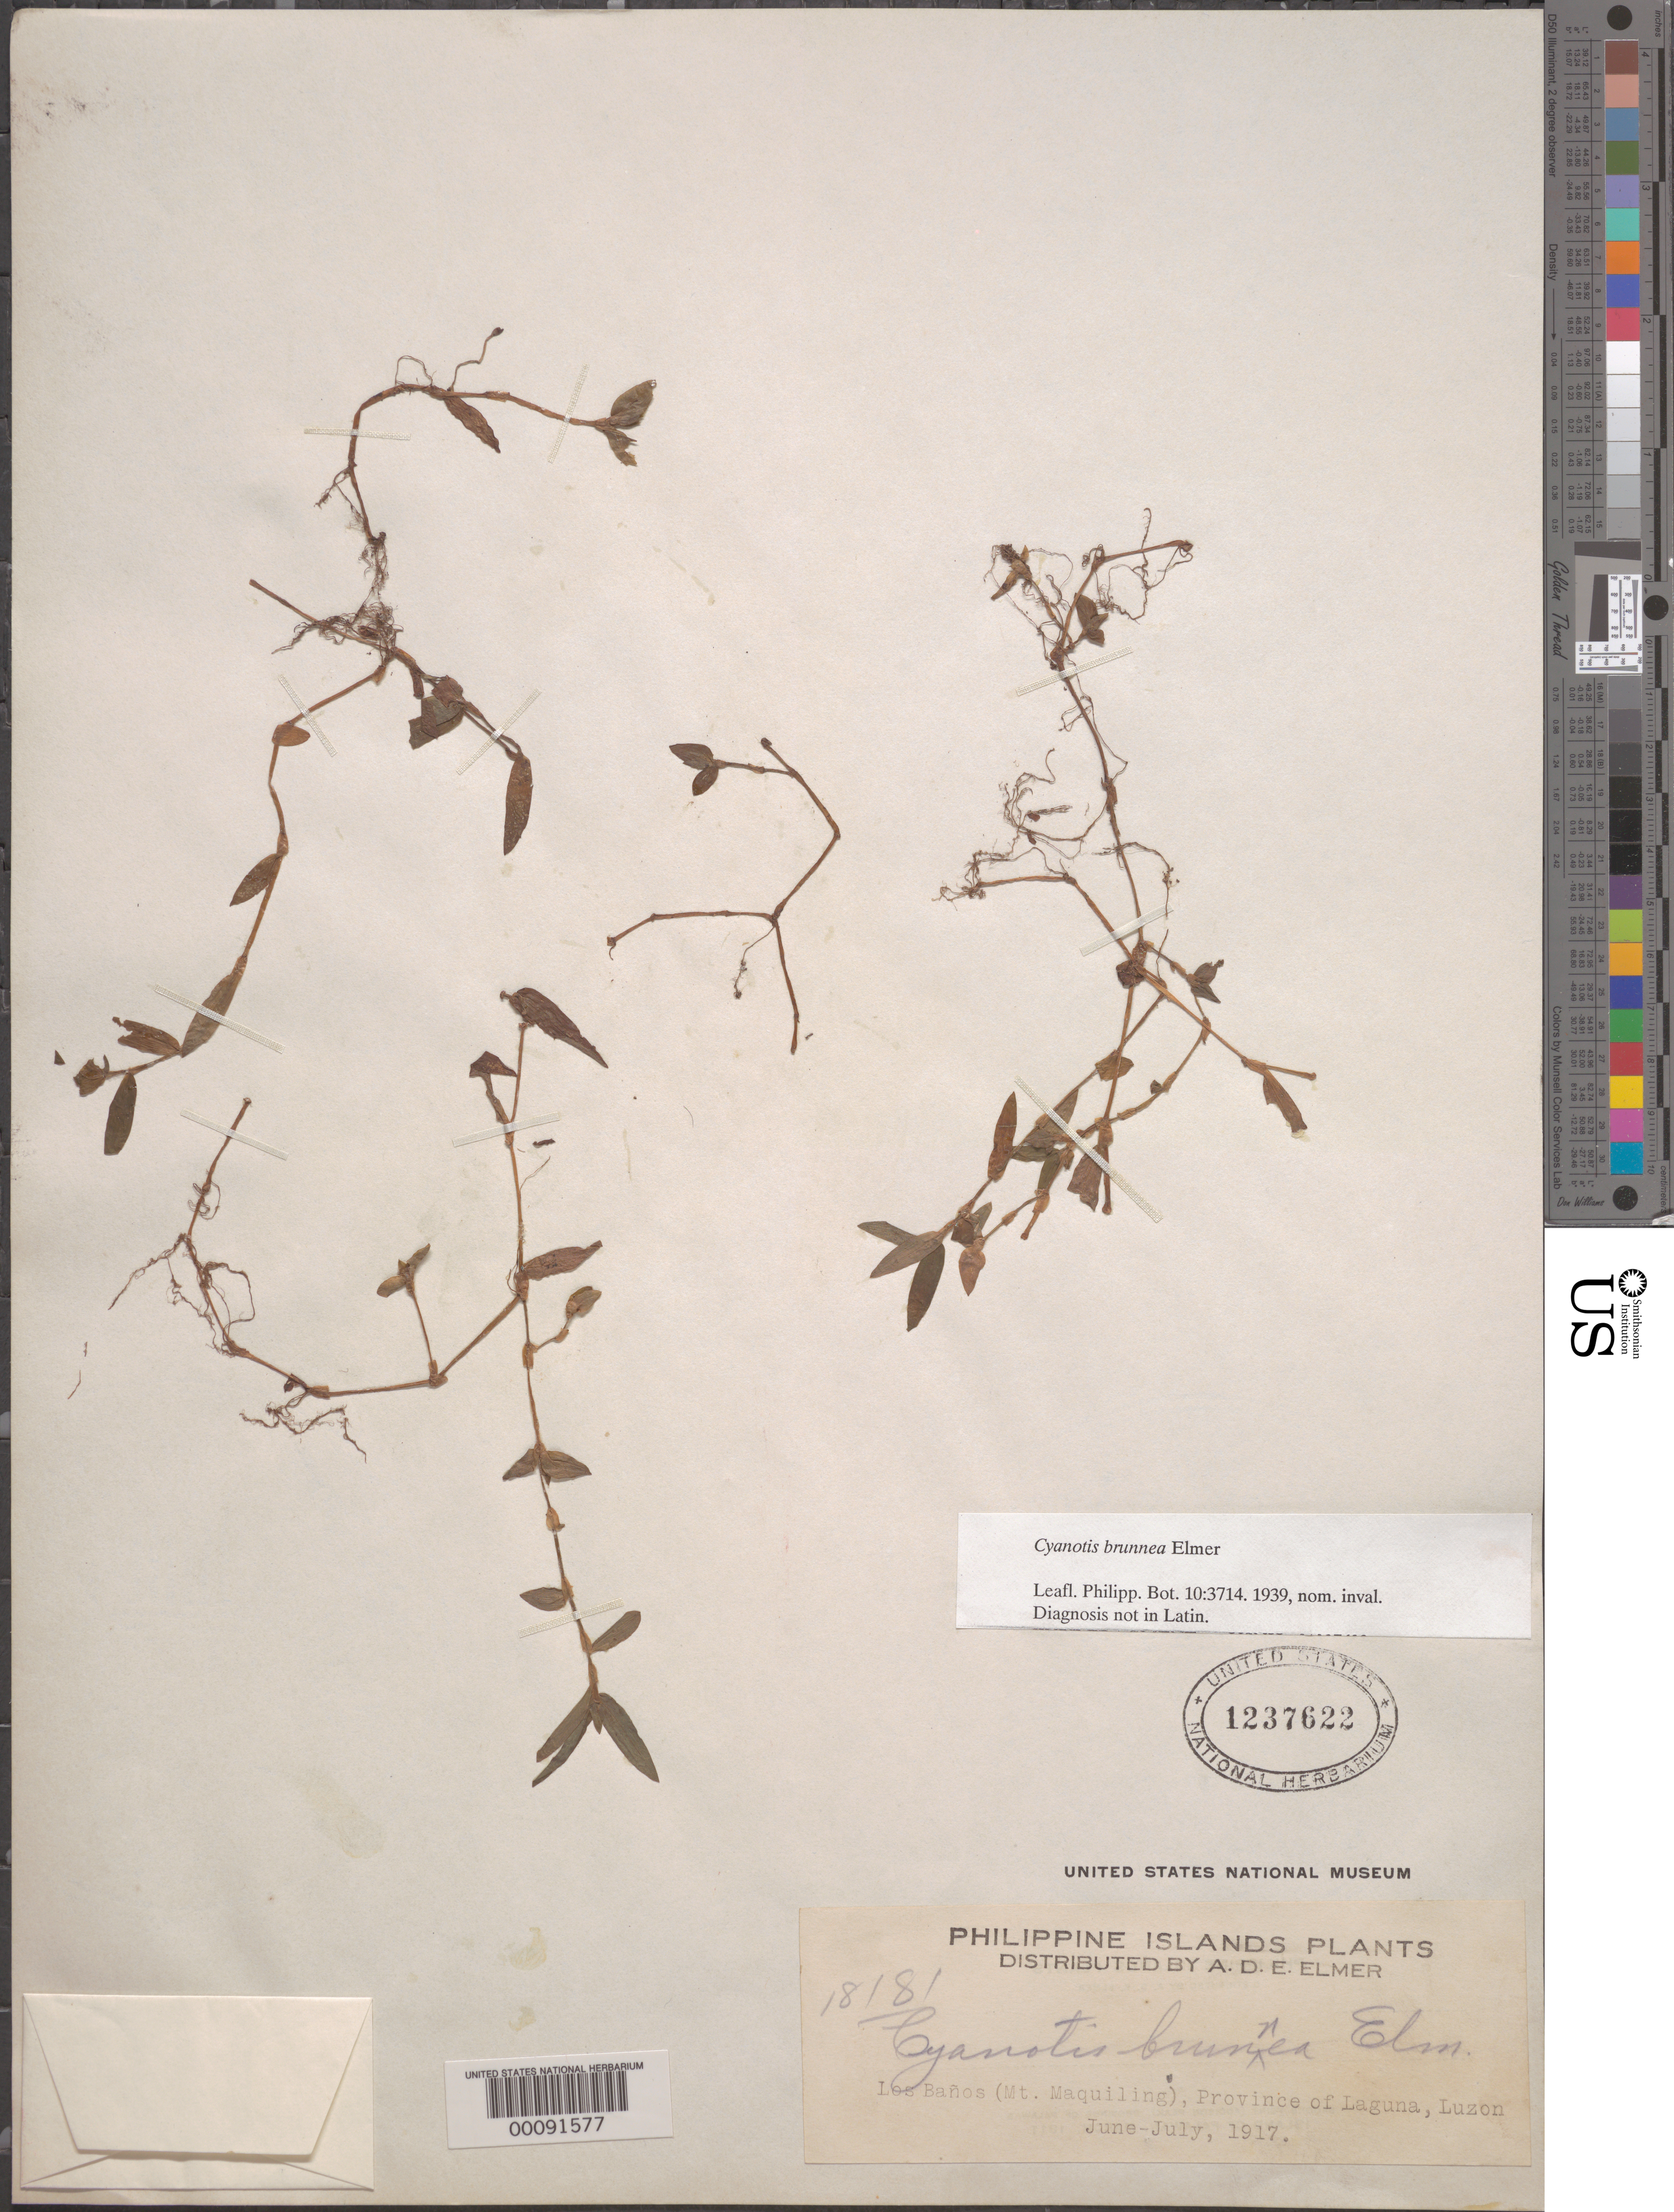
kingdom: Plantae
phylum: Tracheophyta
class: Liliopsida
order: Commelinales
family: Commelinaceae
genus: Cyanotis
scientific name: Cyanotis brunnea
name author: Elmer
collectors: A. D. E. Elmer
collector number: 18181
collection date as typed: Jun 1917 to -- Jul 1917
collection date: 1917-06/1917-07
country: Philippines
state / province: Calabarzon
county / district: Laguna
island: Luzon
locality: Los Banos, Mt. Maquiling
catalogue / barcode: US 1237622